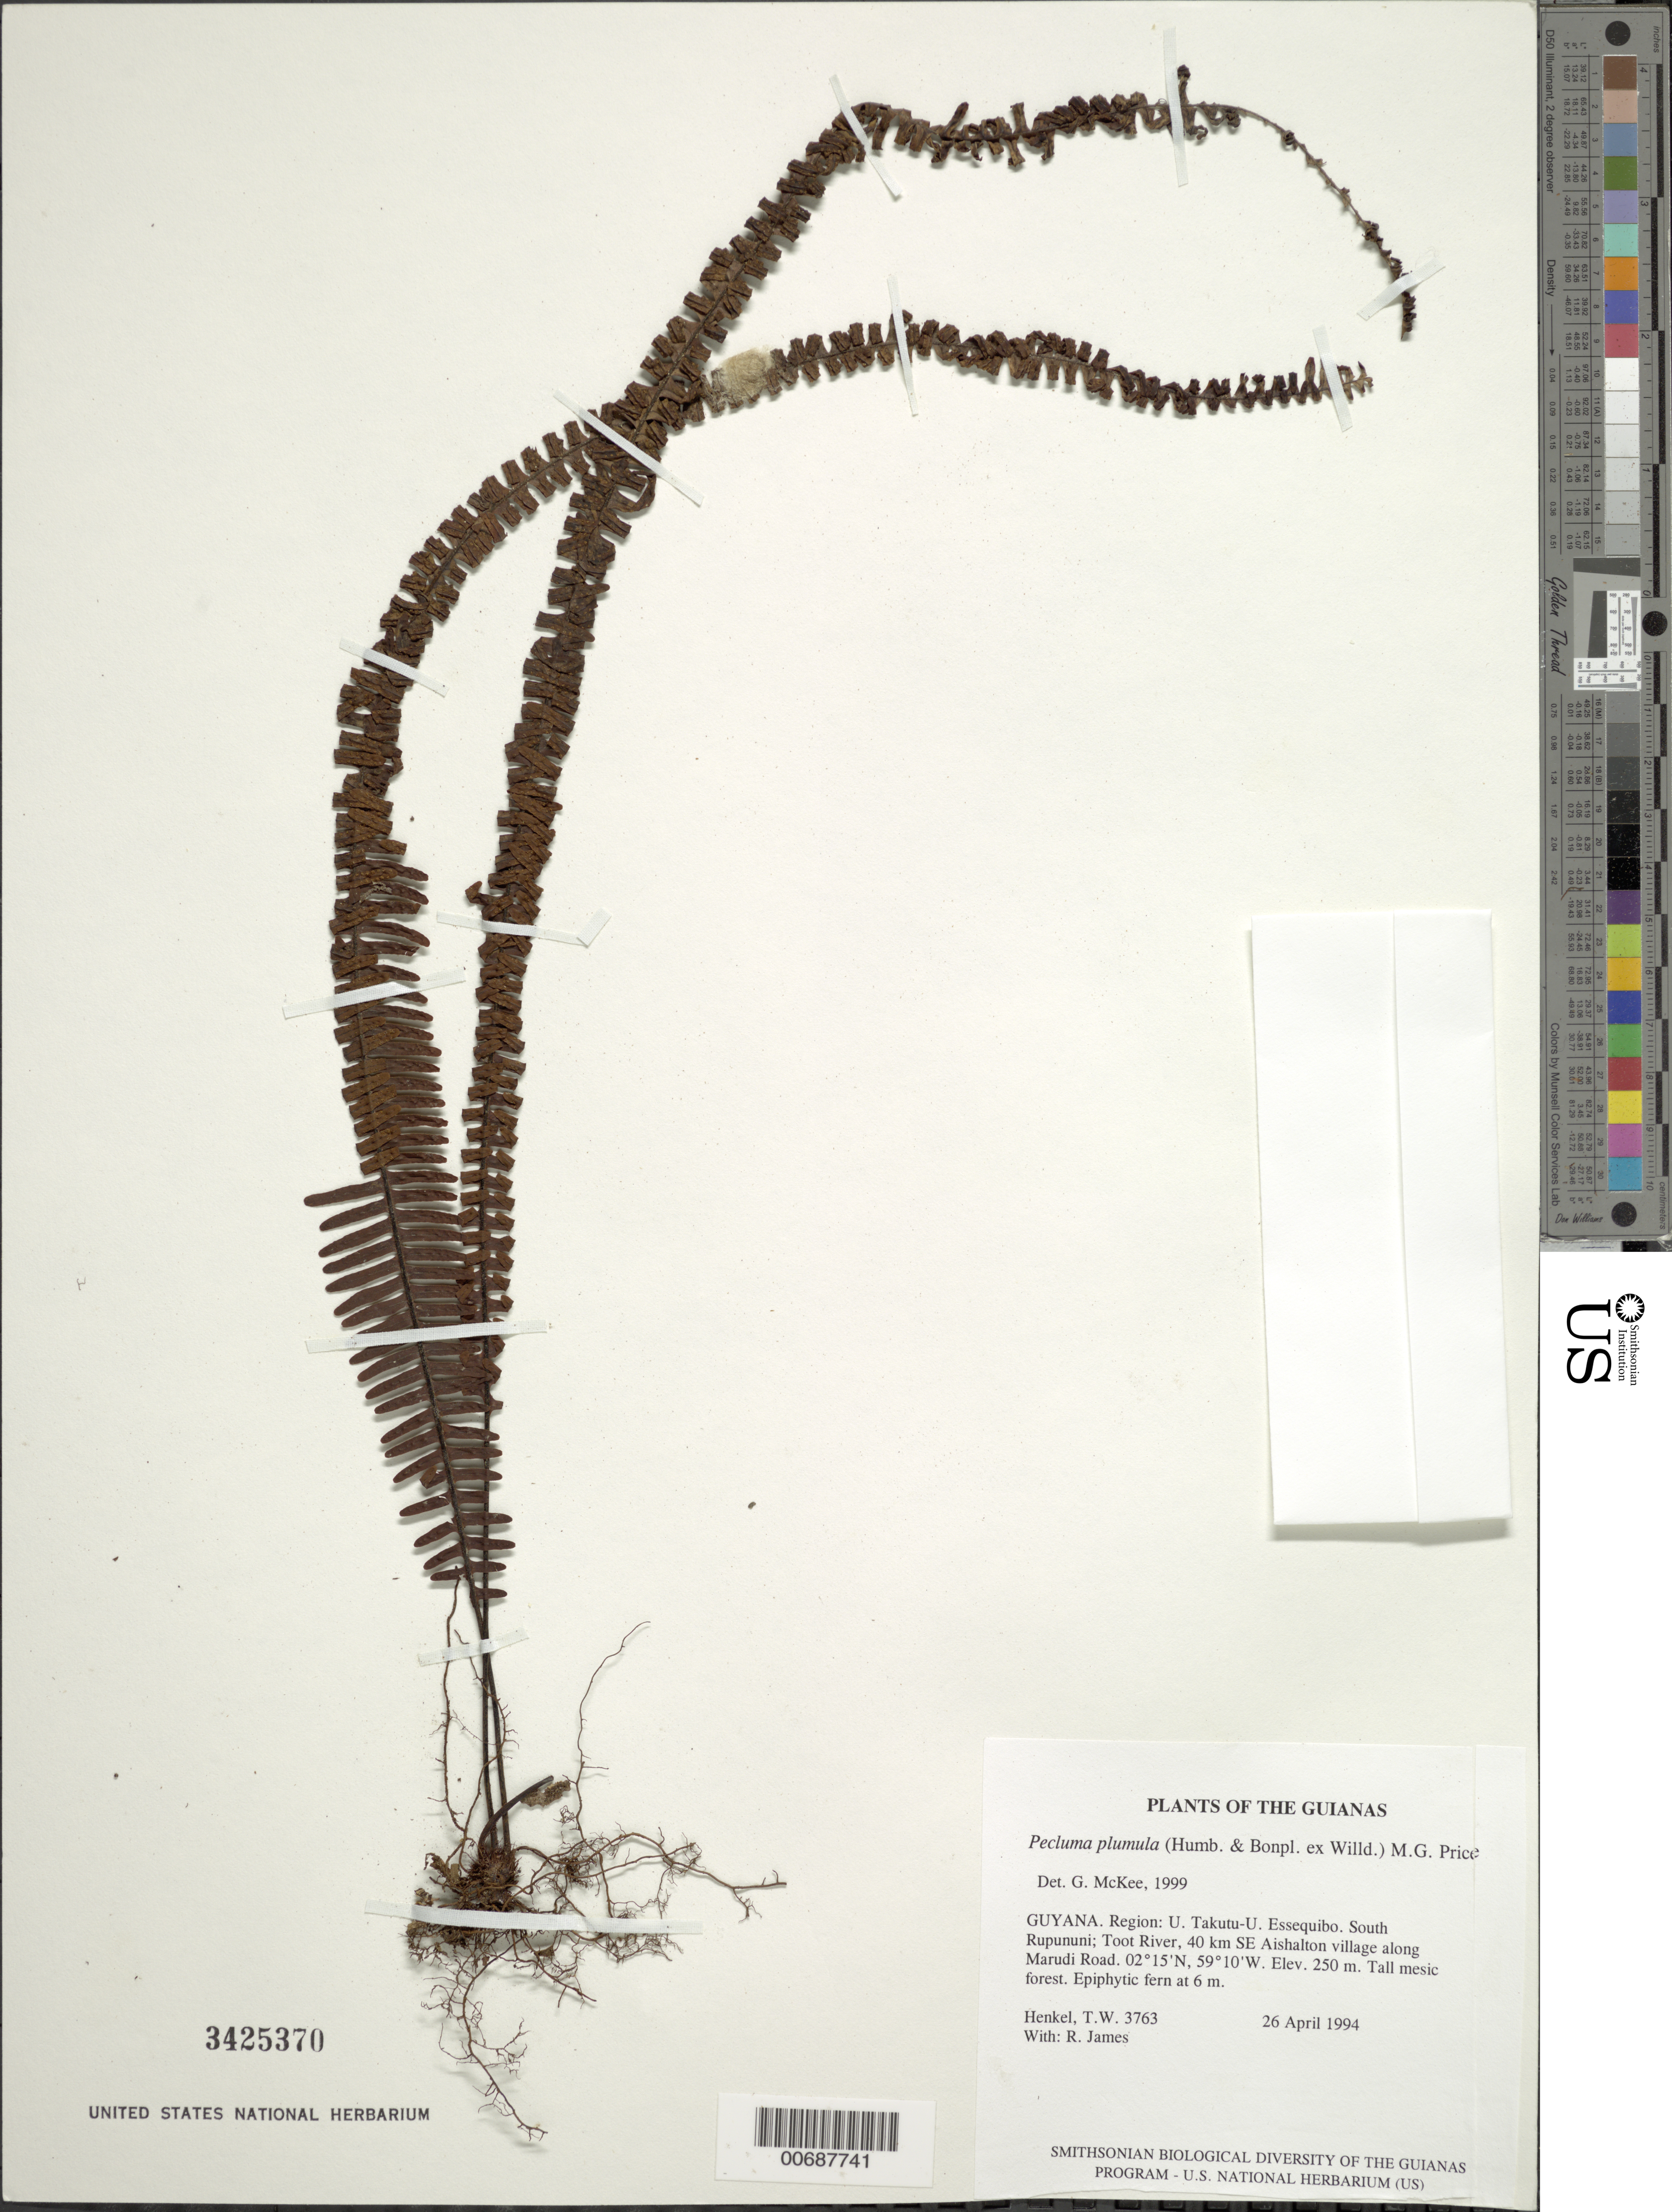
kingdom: Plantae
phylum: Tracheophyta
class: Polypodiopsida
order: Polypodiales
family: Polypodiaceae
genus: Pecluma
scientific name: Pecluma plumula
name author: (Humb. & Bonpl. ex Willd.) M.G. Price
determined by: McKee, G. S., (US), NMNH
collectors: T. Henkel & R. James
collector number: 3763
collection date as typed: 26 April 1994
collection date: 1994-04-26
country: Guyana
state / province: U. Takutu-U. Essequibo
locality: South Rupununi; Toot River, 40 km SE Aishalton village along Marudi Road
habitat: Tall mesic forest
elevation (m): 250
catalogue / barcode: US 3425370